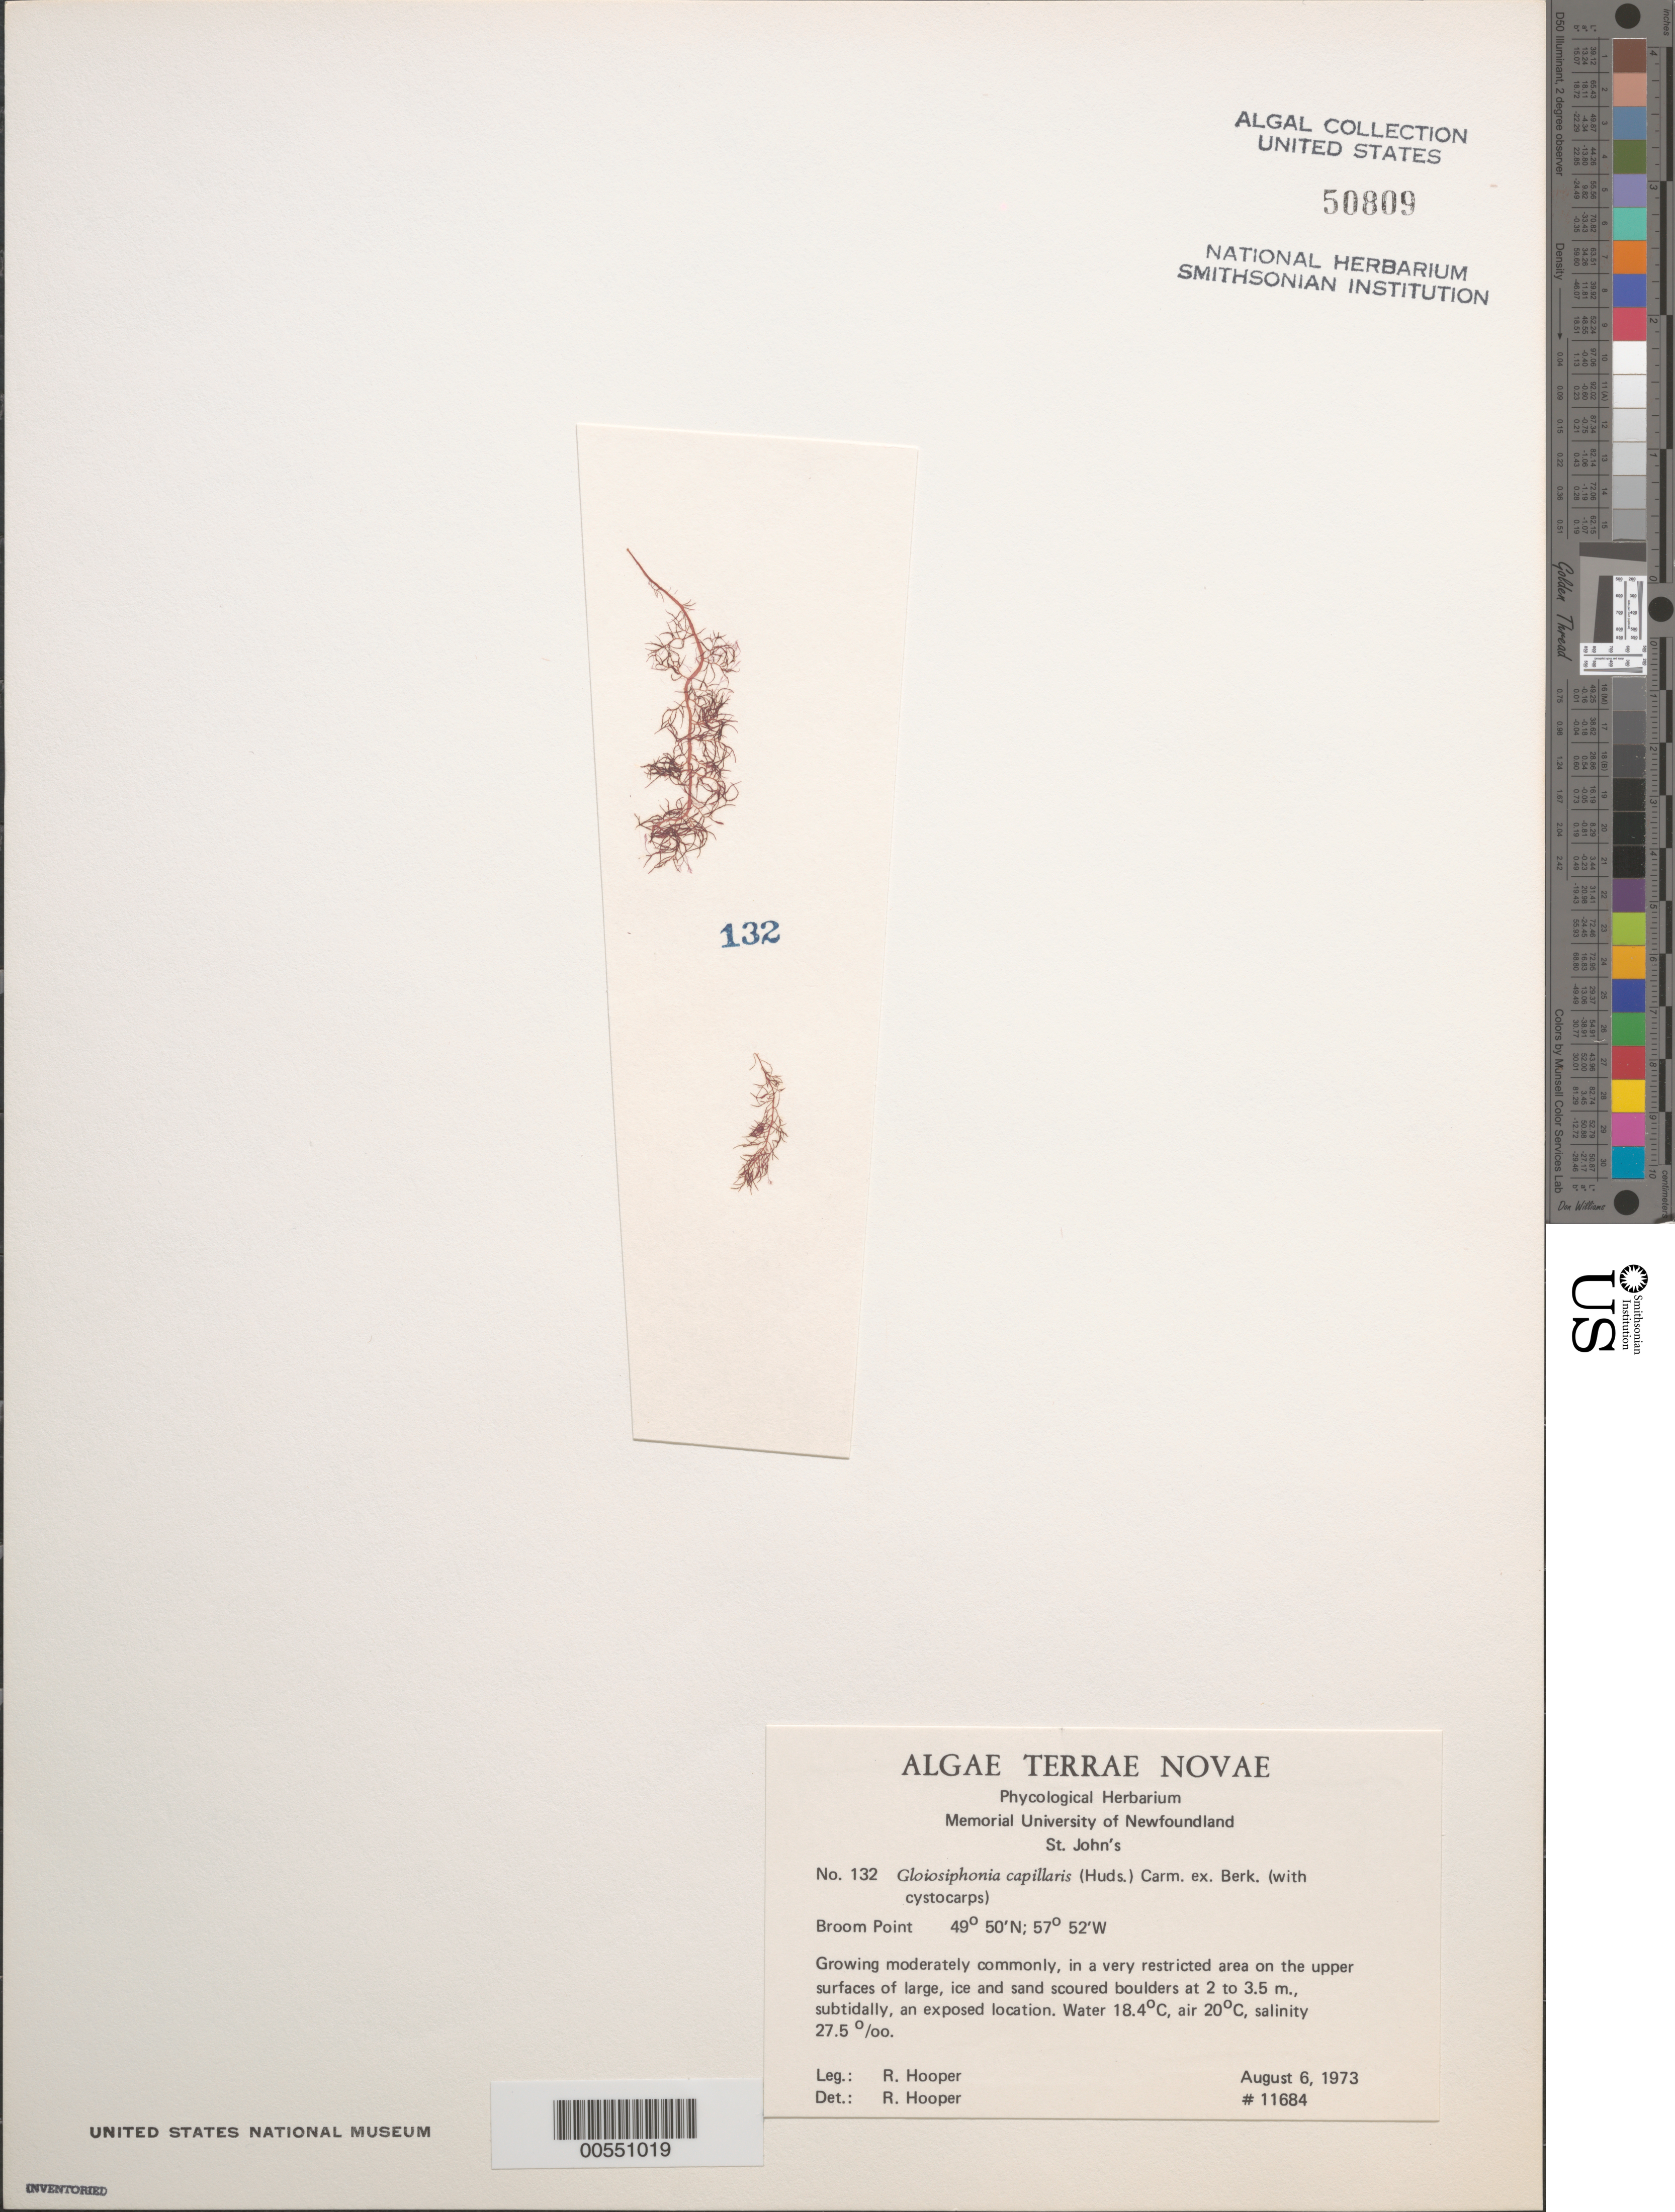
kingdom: Plantae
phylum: Rhodophyta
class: Florideophyceae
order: Gigartinales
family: Gloiosiphoniaceae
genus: Gloiosiphonia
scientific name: Gloiosiphonia capillaris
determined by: Hooper, R. G.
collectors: R. G. Hooper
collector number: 11684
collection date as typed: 06 Aug 1973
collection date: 1973-08-06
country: Canada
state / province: Newfoundland and Labrador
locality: Broom Point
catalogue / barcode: US 50809